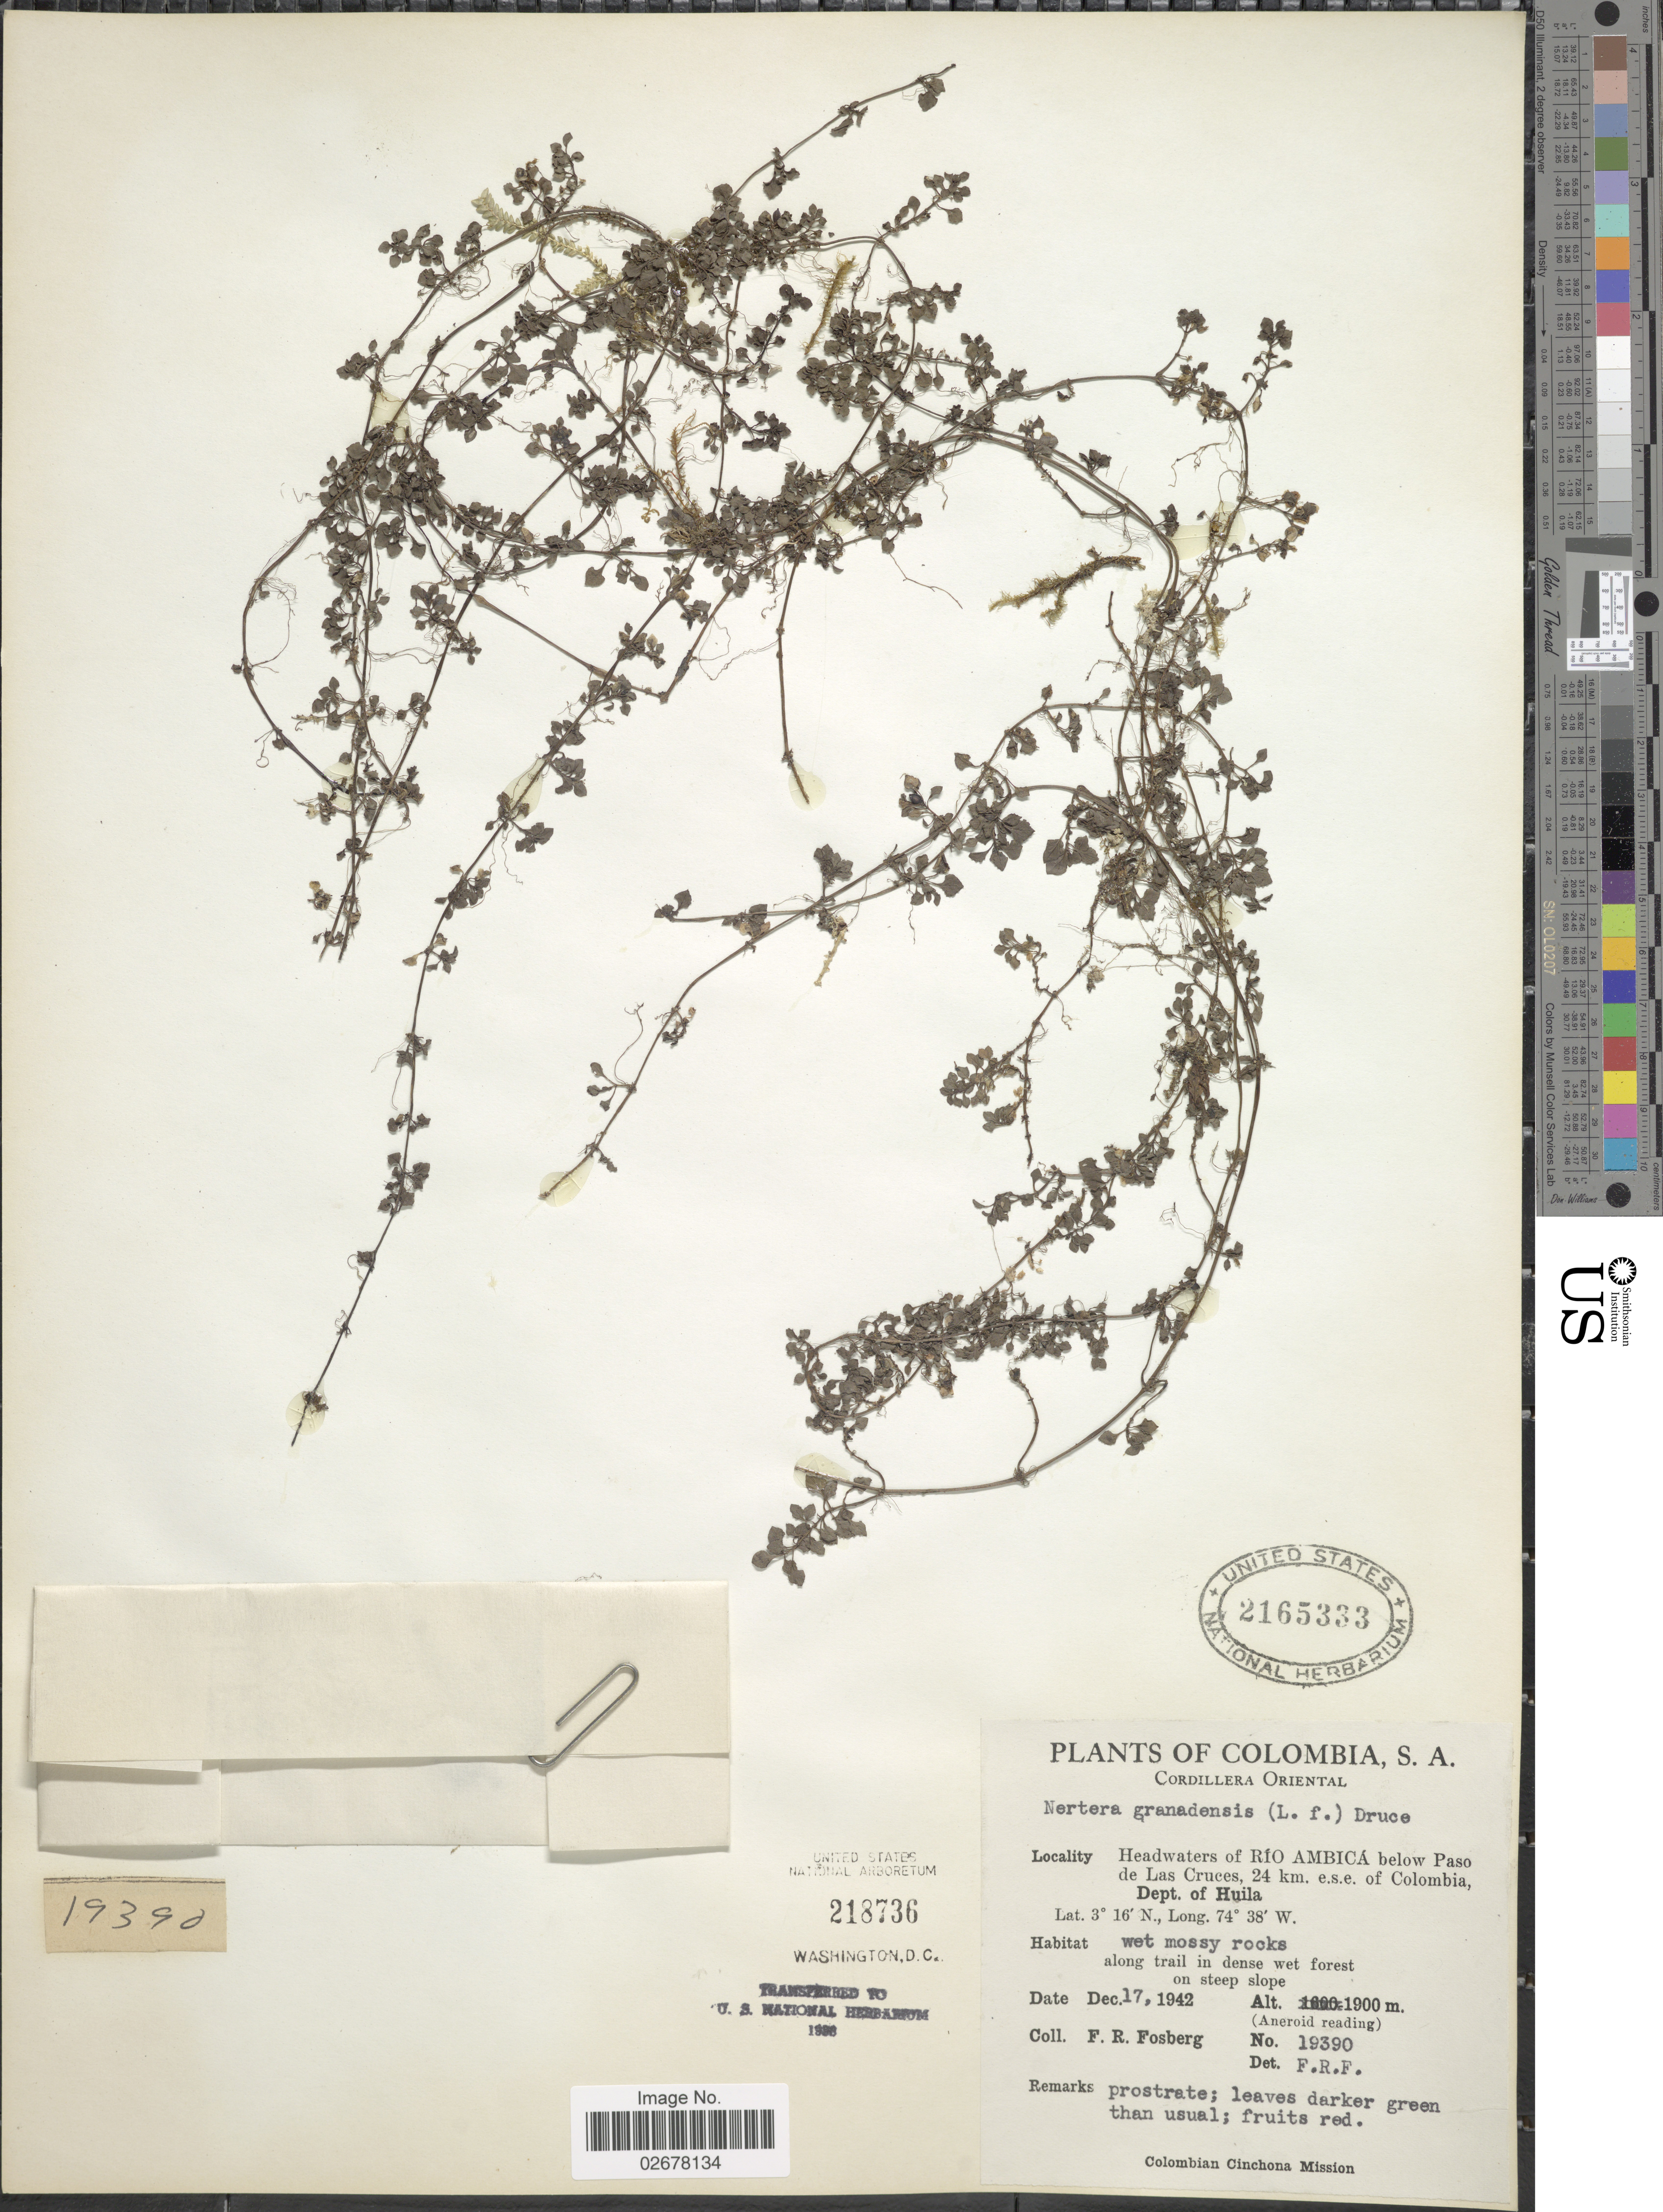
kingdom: Plantae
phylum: Tracheophyta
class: Magnoliopsida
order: Gentianales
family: Rubiaceae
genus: Nertera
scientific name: Nertera depressa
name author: Banks & Sol. ex Gaertn.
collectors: F. R. Fosberg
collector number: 19390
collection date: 1942-12-17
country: Colombia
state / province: Huila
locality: Cordillera Oriental, Headwaters of Río Ambicá below Paso de Las Cruces, 24 km e.s.e of Colombia, Dept. of Huila, wet mossy rocks, along trail in dense wet forest on steep slope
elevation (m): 1900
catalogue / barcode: US 2165333